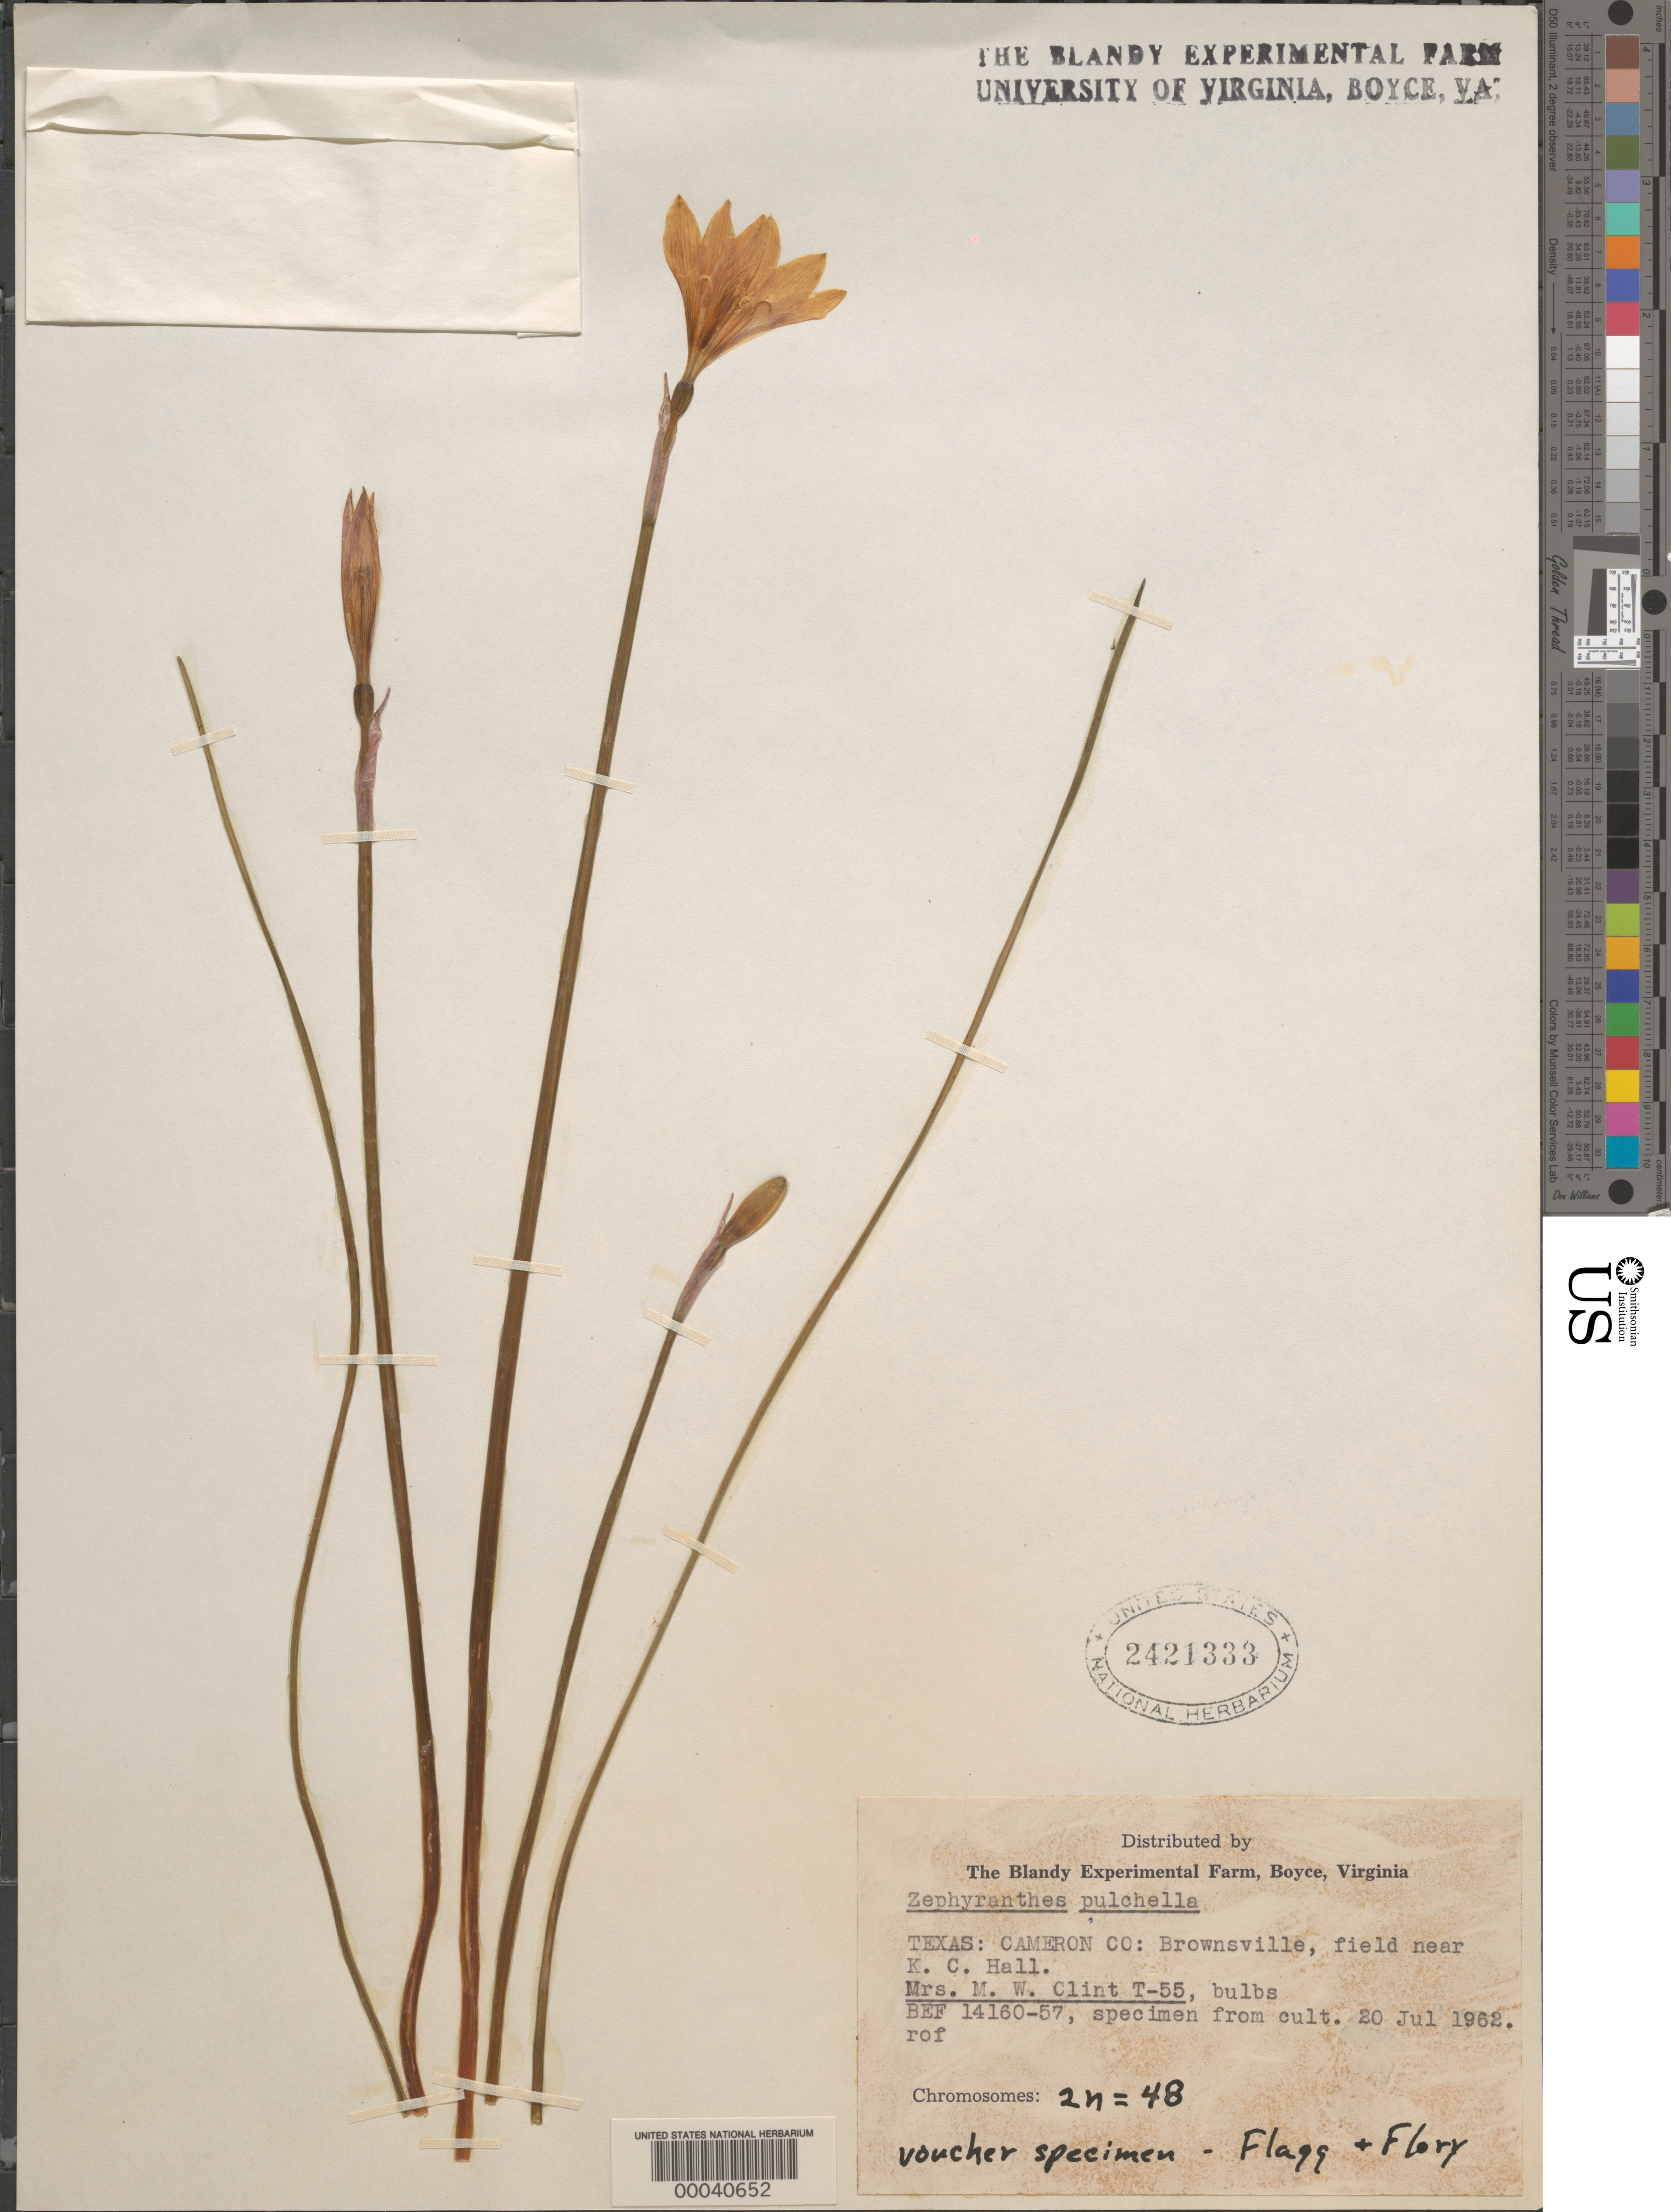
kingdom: Plantae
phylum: Tracheophyta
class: Liliopsida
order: Asparagales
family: Amaryllidaceae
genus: Zephyranthes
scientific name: Zephyranthes pulchella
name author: J.G. Sm.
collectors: M. Clint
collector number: T-55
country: United States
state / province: Texas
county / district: Cameron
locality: Brownsville, field near k.c. hall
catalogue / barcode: US 2421333